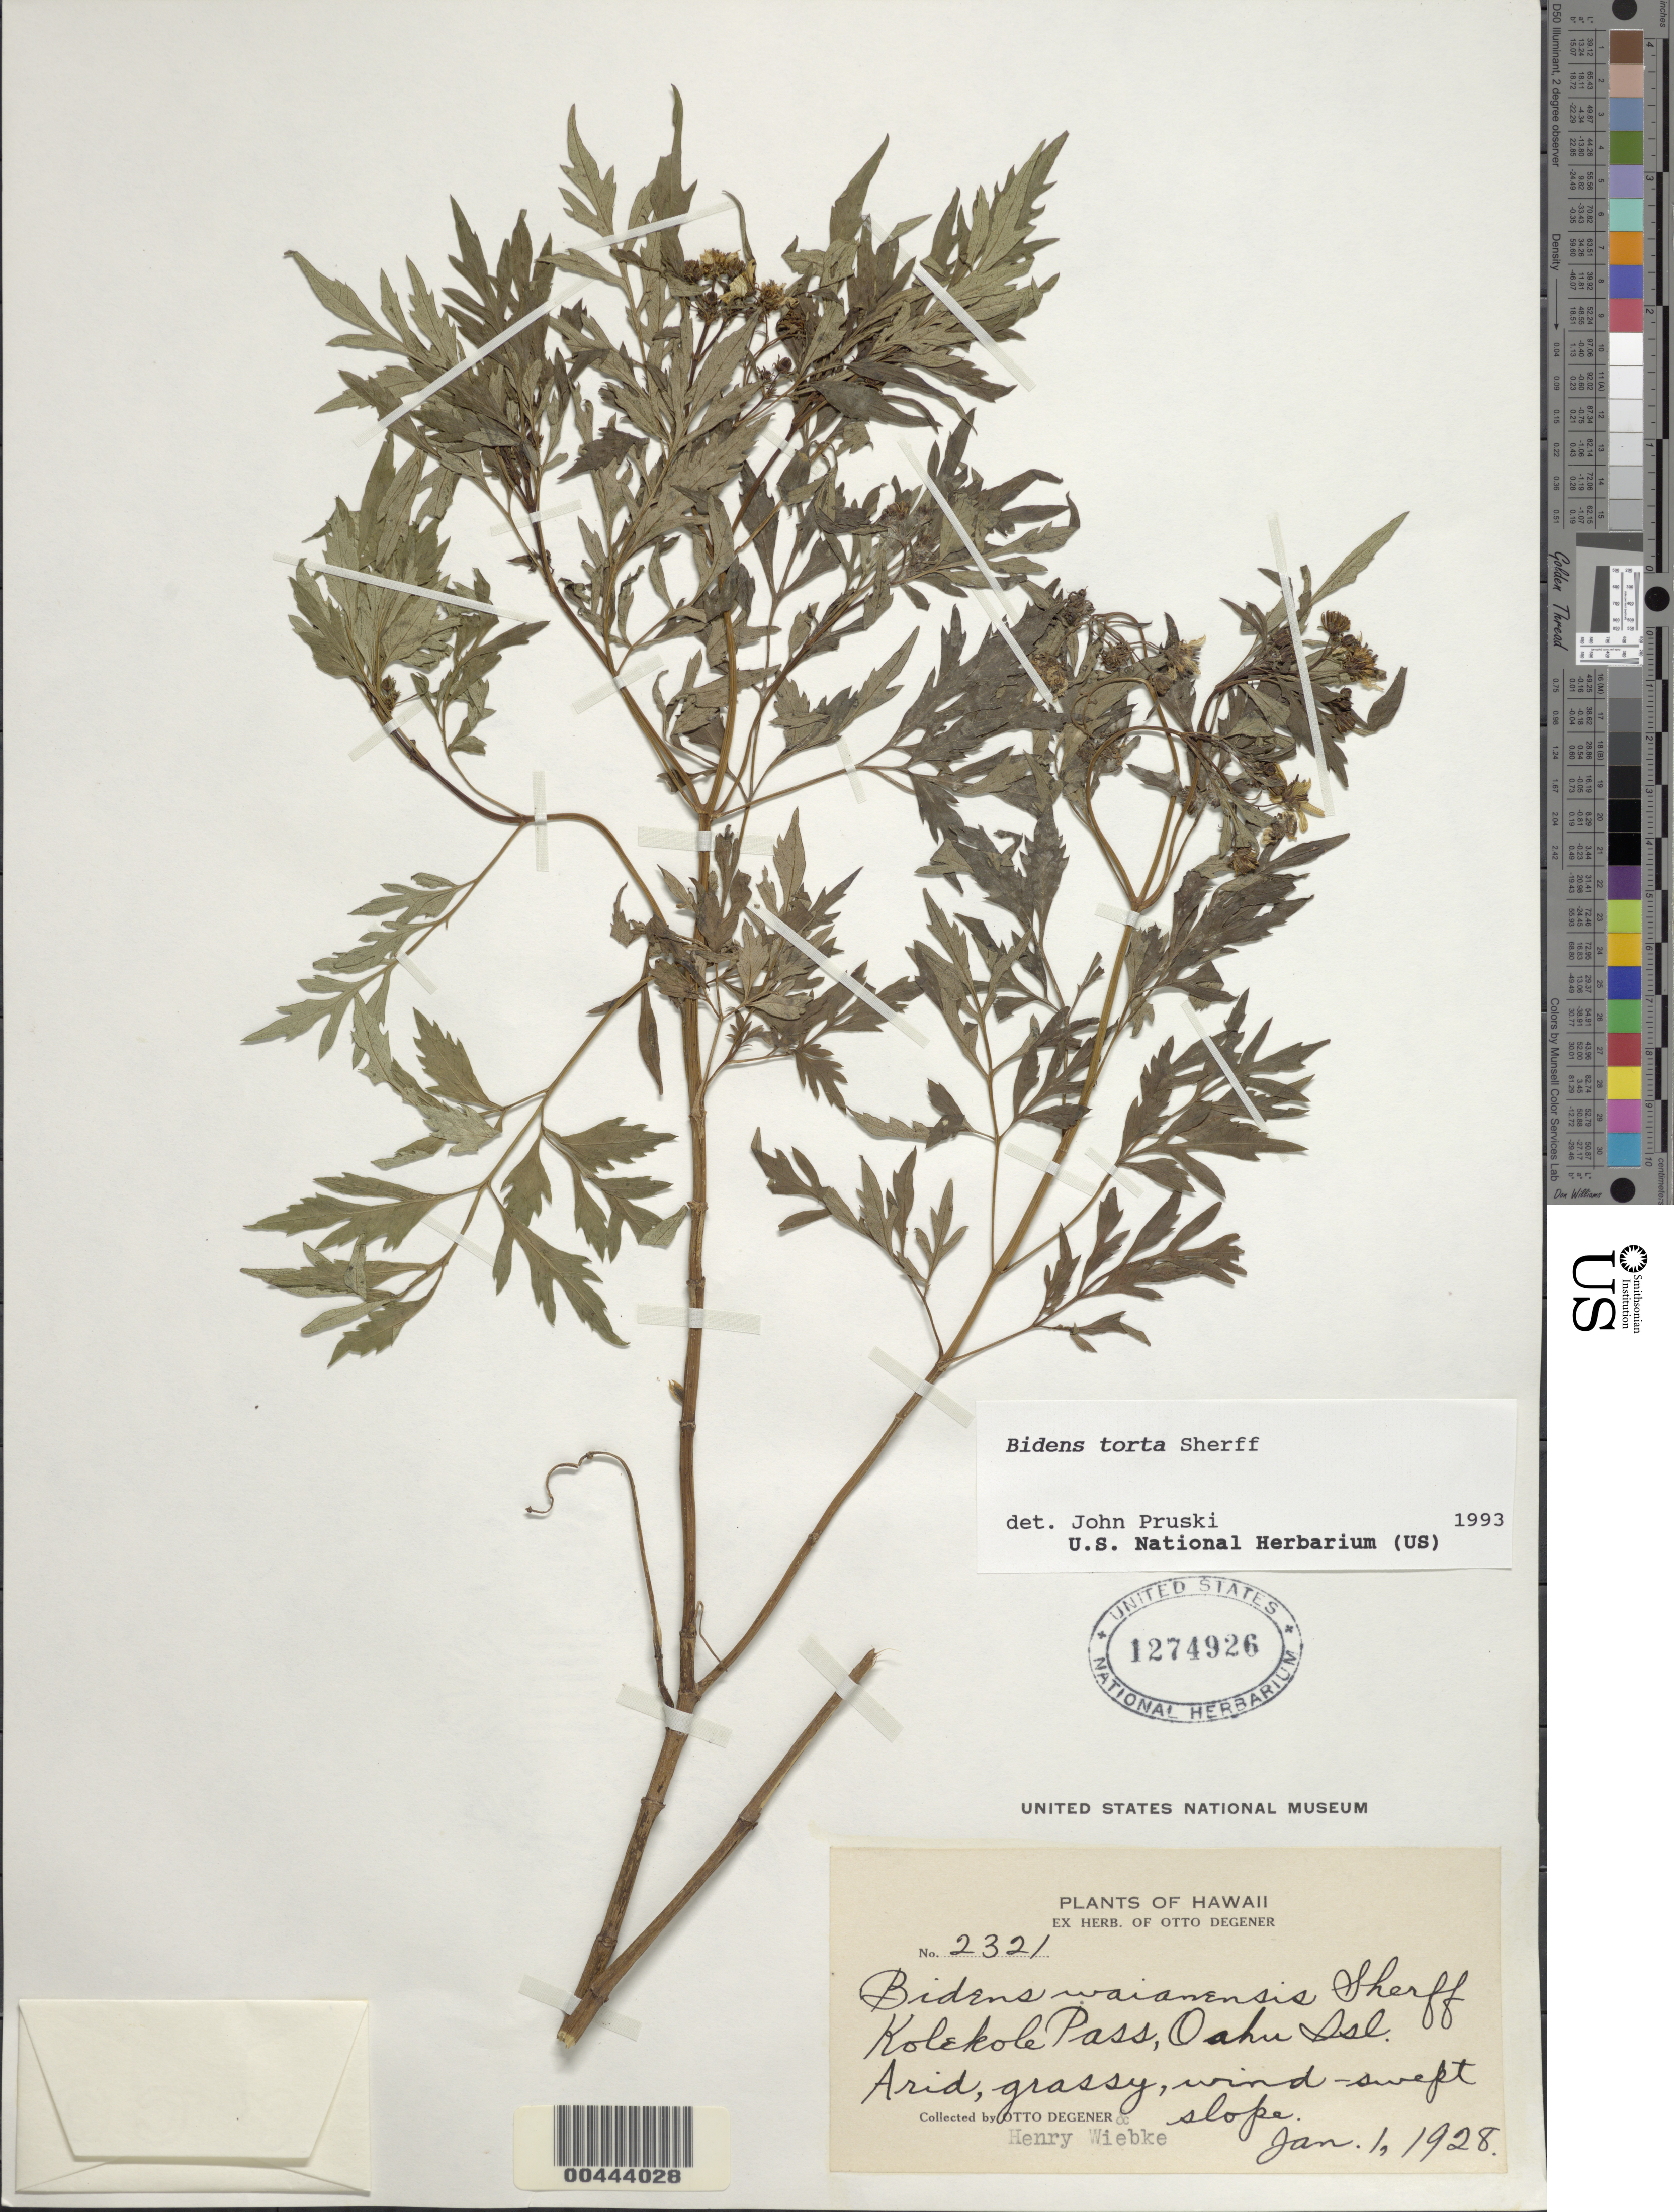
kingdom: Plantae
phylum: Tracheophyta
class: Magnoliopsida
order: Asterales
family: Asteraceae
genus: Bidens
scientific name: Bidens torta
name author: Sherff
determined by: Pruski, J. F.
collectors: O. Degener & H. Wiebke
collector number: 2321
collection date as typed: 1 Jan 1928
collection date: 1928-01-01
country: United States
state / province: Hawaii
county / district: Honolulu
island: Oahu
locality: Kolekole Pass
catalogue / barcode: US 1274926